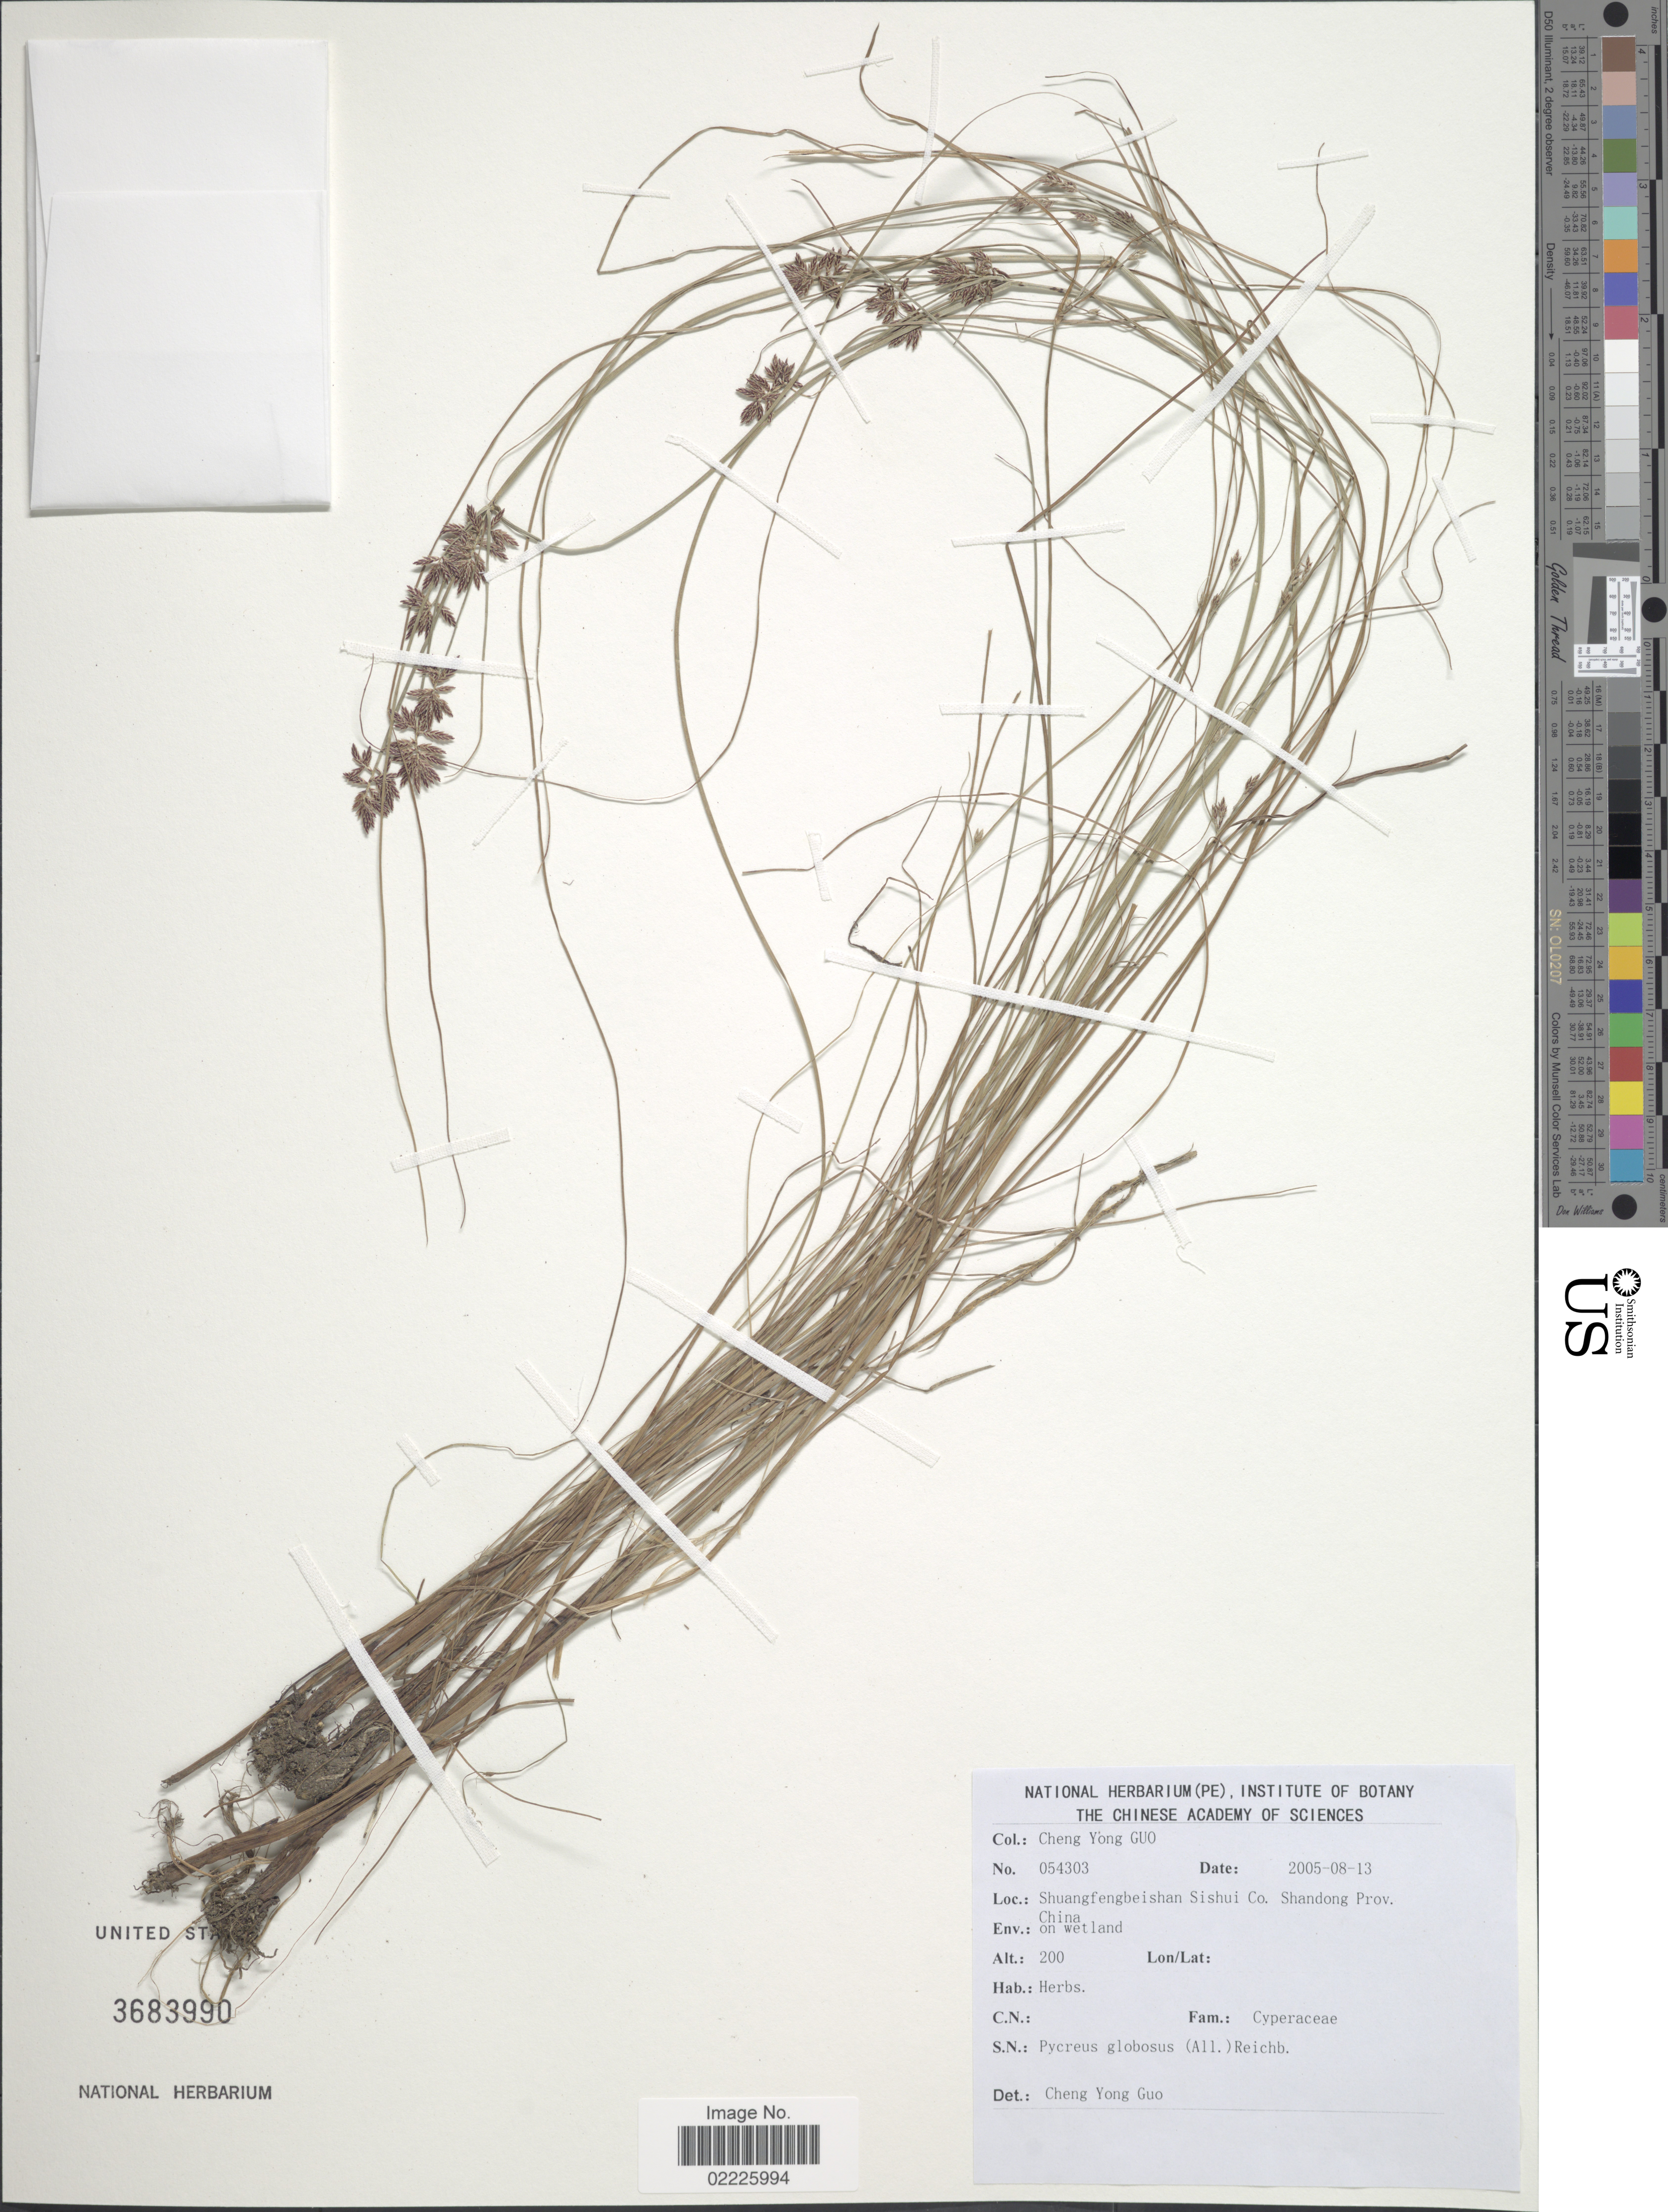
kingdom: Plantae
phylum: Tracheophyta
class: Liliopsida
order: Poales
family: Cyperaceae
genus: Cyperus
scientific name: Cyperus flavidus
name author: Retz.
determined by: Strong, Mark T., (BOT), Smithsonian Institution - National Museum of Natural History (UNITED STATES)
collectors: Guo Chengyong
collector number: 054303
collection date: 2005-08-13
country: China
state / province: Shandong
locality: Shuangfengbeishan Sishui Co.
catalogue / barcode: US 3683990